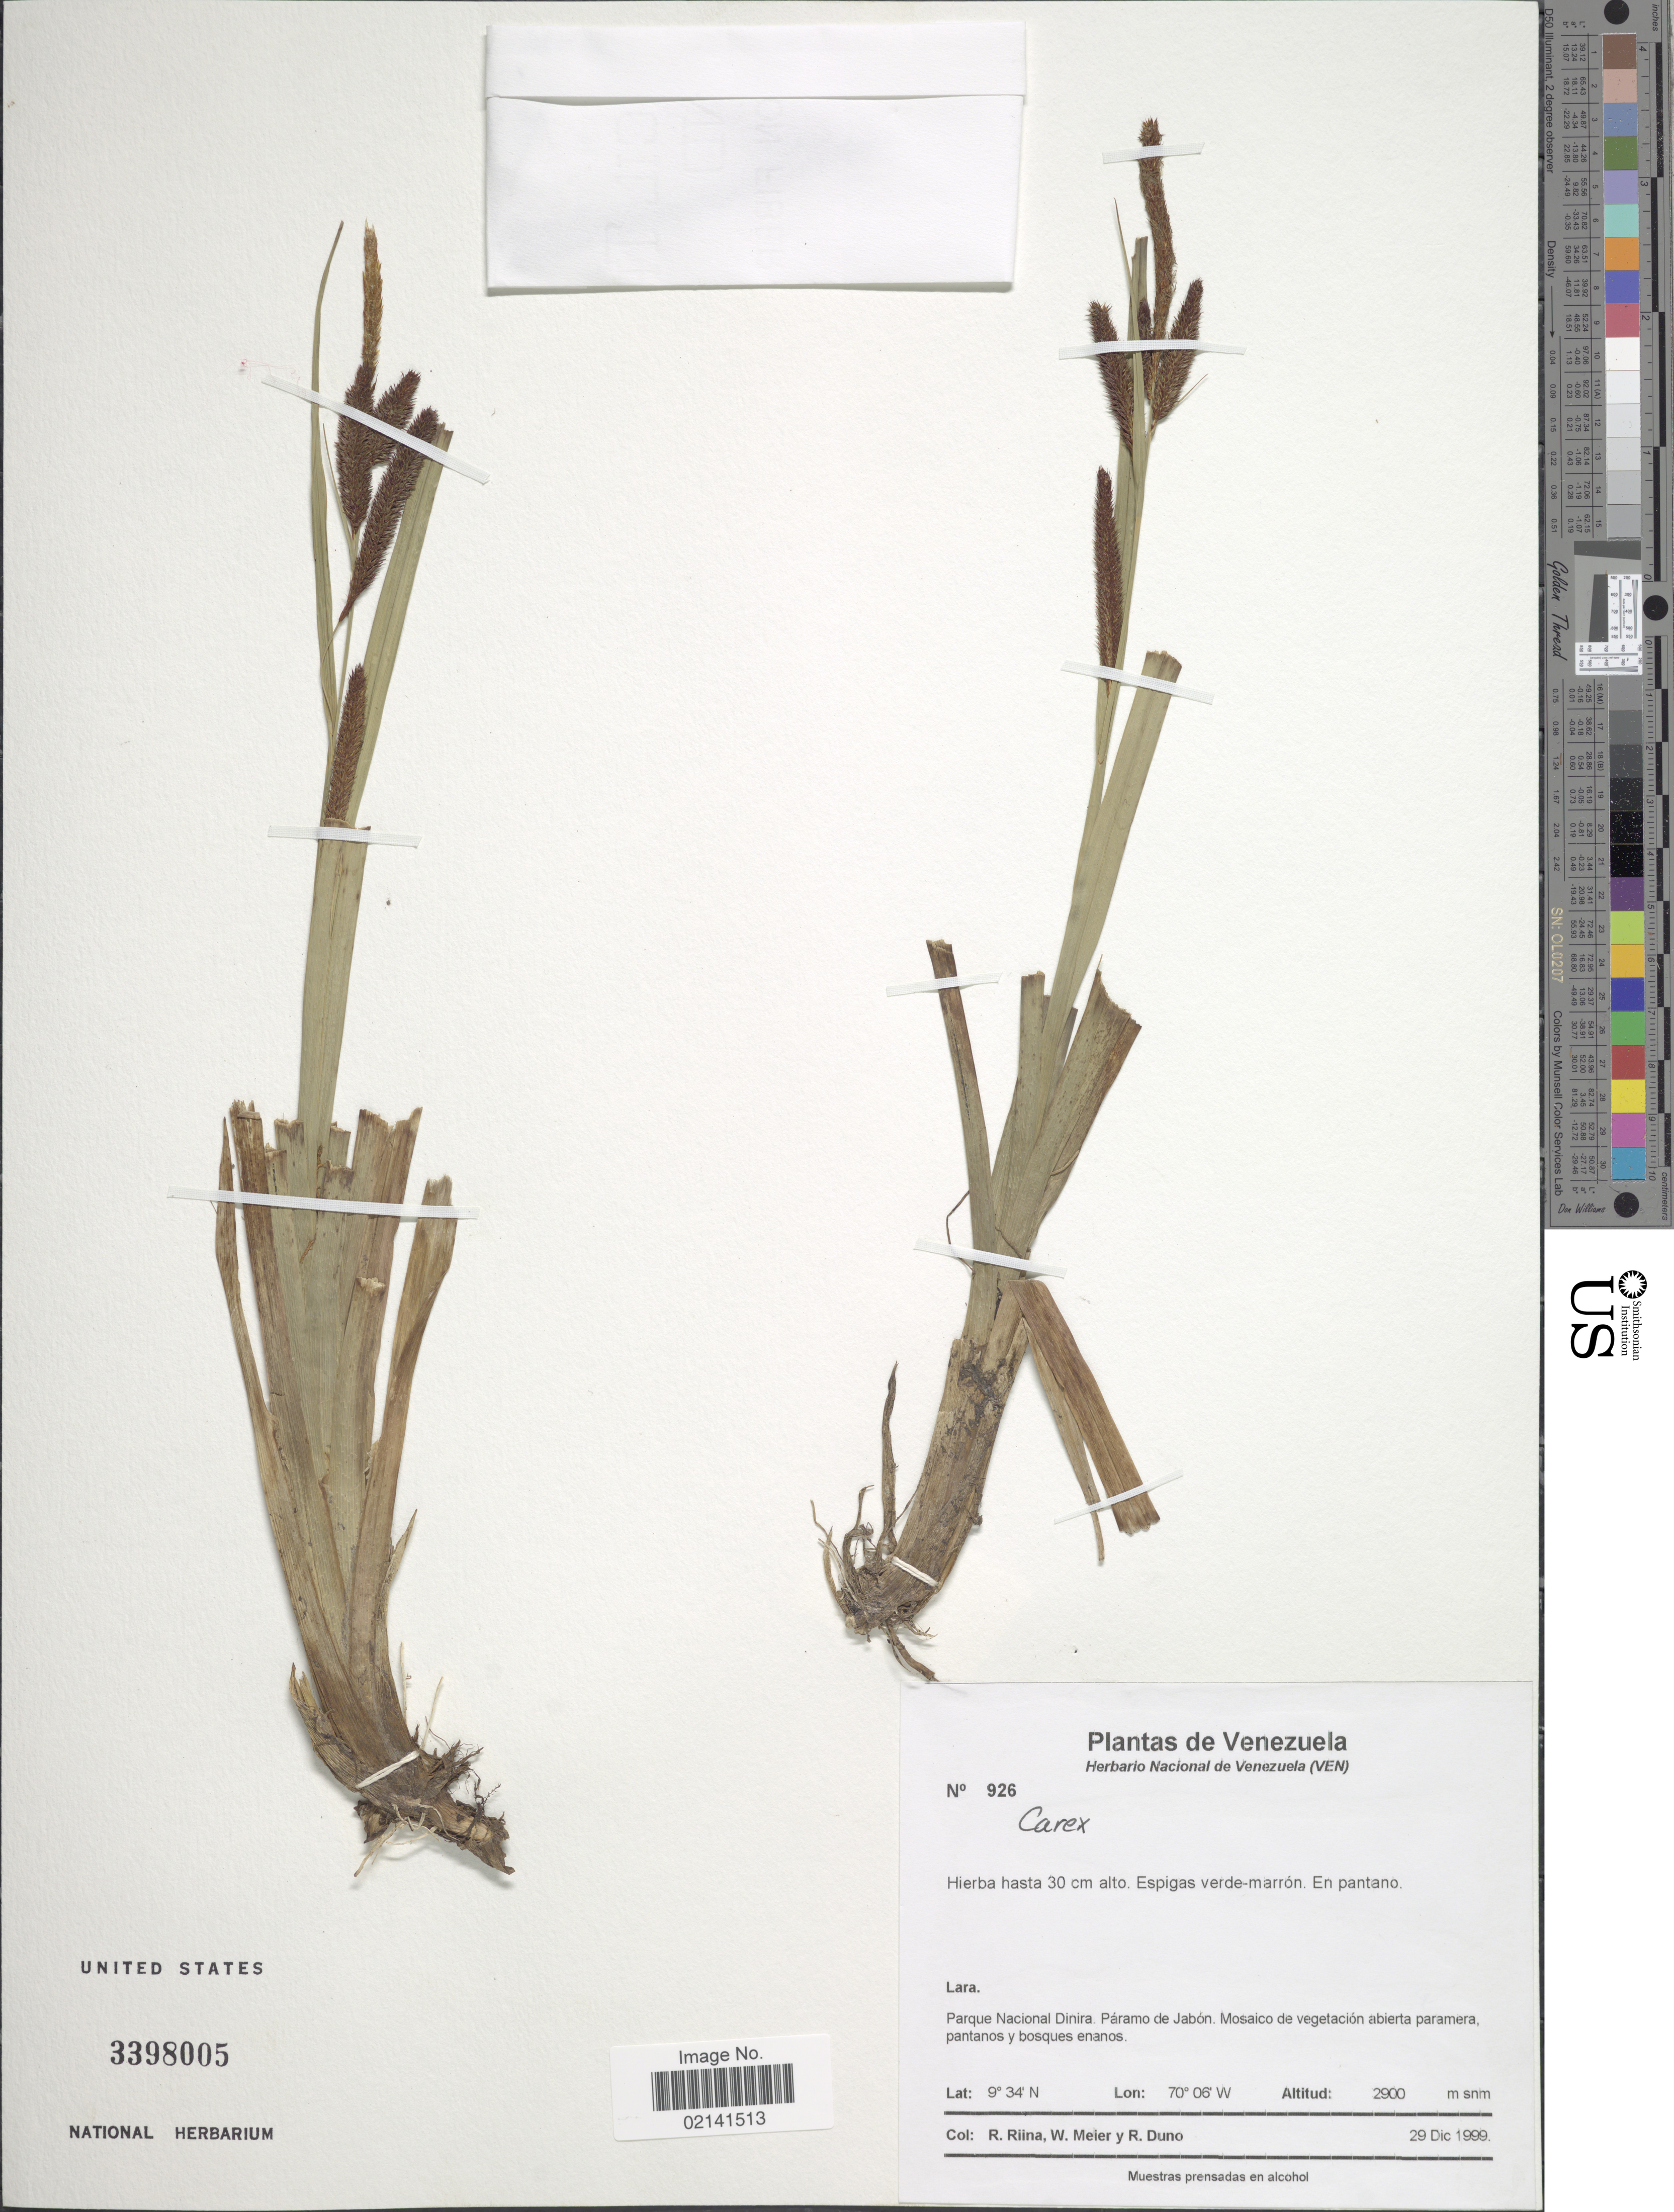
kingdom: Plantae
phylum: Tracheophyta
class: Liliopsida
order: Poales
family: Cyperaceae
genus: Carex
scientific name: Carex acutata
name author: Boott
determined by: Jiménez-Mejías, P.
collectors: R. Riina, W. Meier & R. Duno de Stefano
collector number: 926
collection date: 1999-12-29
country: Venezuela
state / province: Lara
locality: Lara. Parque Nacional Dinira Paramo de Jabon.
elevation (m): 2900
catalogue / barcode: US 3398005